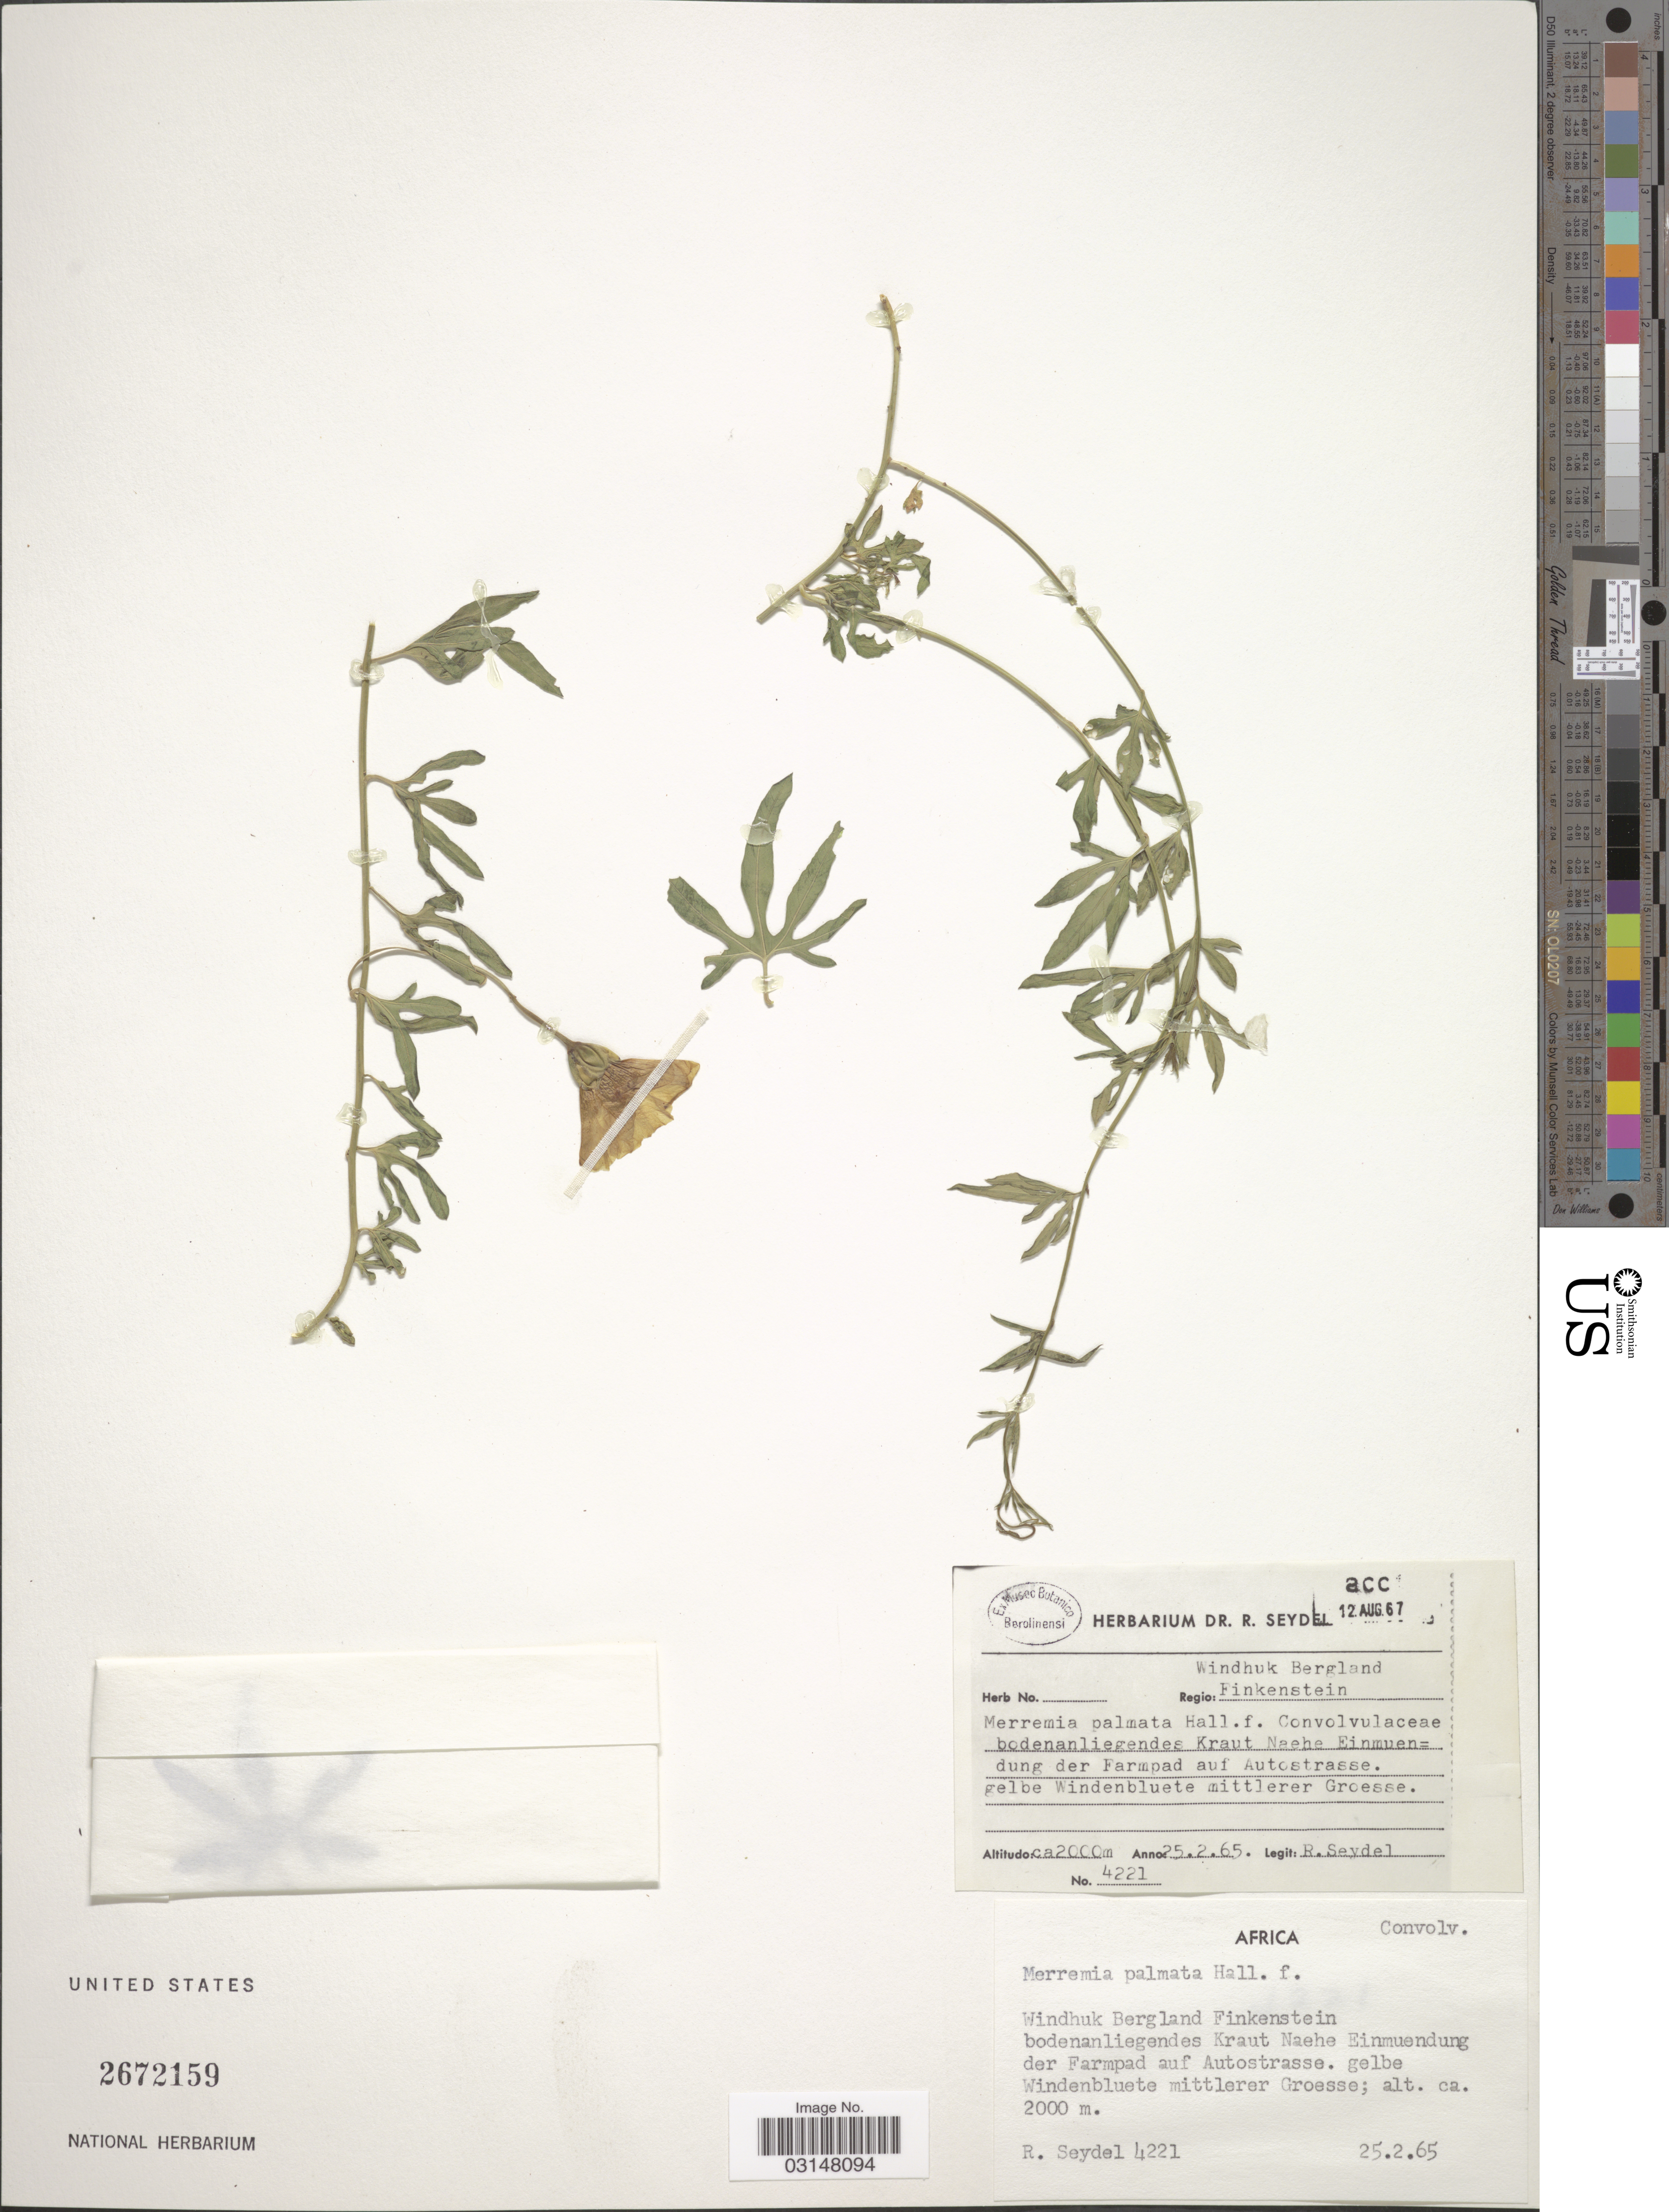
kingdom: Plantae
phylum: Tracheophyta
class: Magnoliopsida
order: Solanales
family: Convolvulaceae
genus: Merremia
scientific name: Merremia palmata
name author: Hallier f.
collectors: R. Seydel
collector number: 4221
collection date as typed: Transcribed d/m/y: 25/2/65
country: Namibia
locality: Africa. Regio: Windhuk Bergland, Finkenstein. Dung der Farmpad auf Autostrasse.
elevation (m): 2000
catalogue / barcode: US 2672159